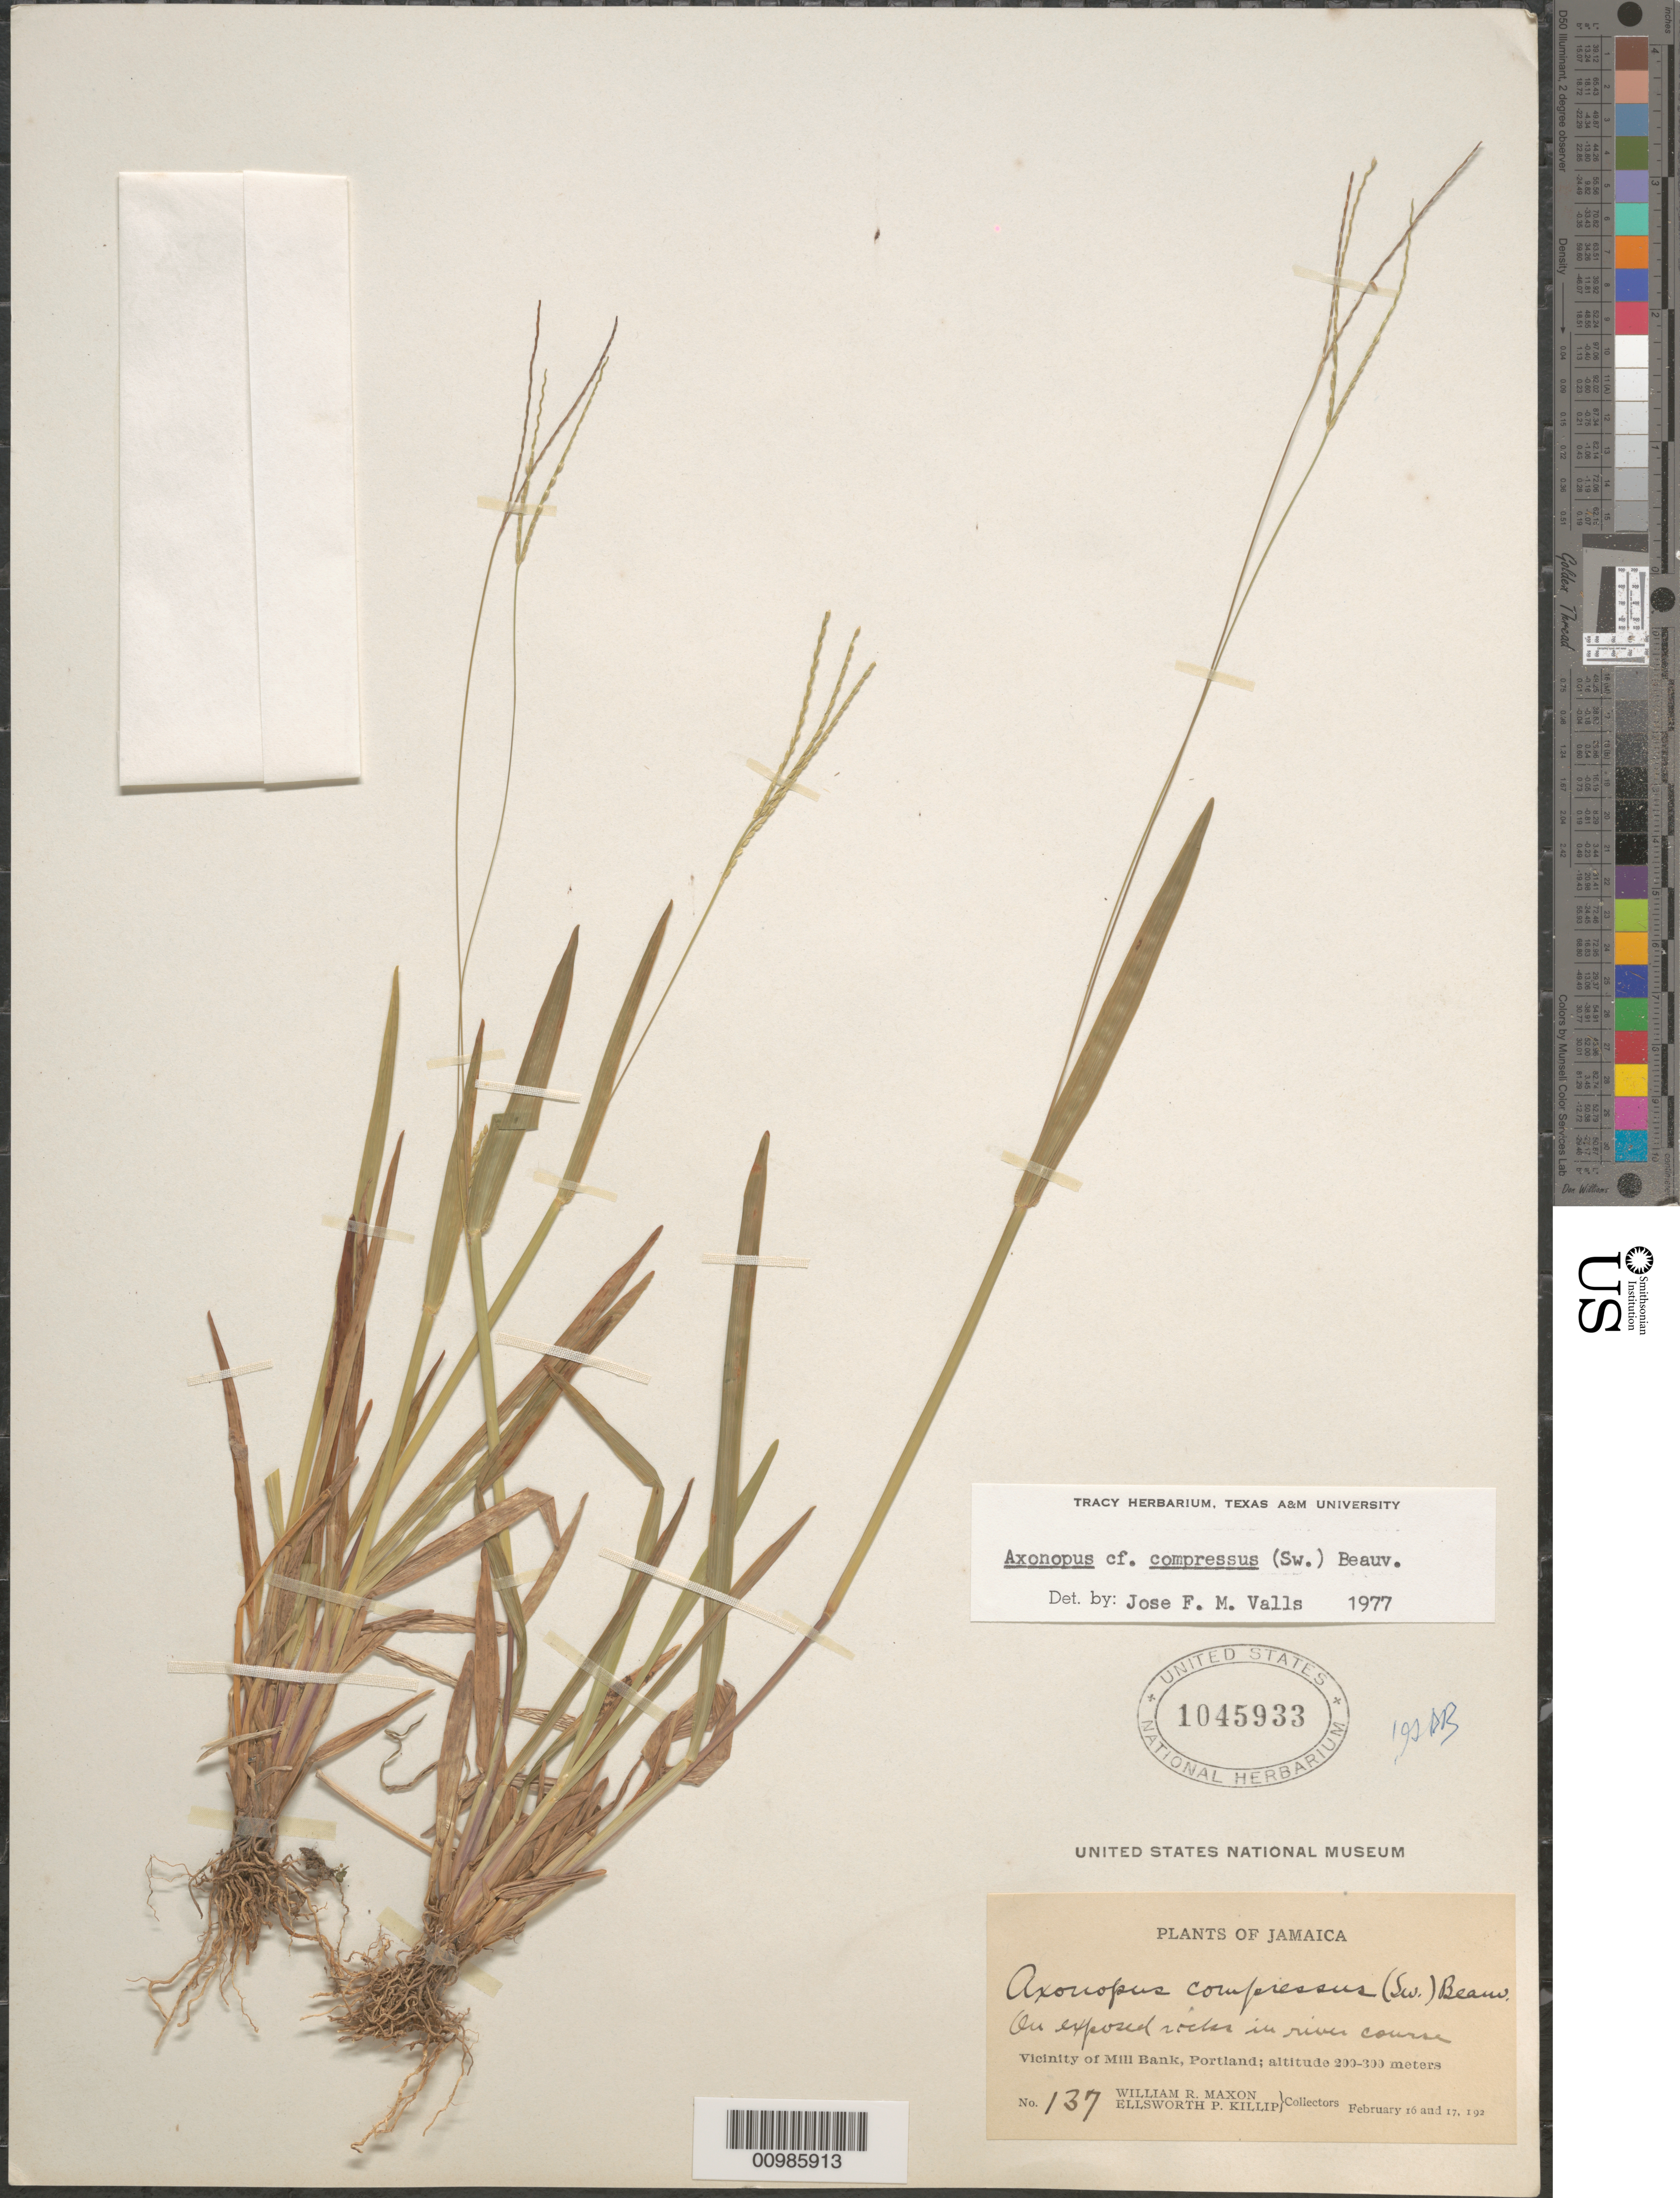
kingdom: Plantae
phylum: Tracheophyta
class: Liliopsida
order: Poales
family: Poaceae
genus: Axonopus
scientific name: Axonopus compressus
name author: (Sw.) P. Beauv.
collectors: W. R. Maxon & E. P. Killip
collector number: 137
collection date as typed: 16 Feb 1922 to17 Feb 1922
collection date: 1922-02-16/1922-02-17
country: Jamaica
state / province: Portland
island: Jamaica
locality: near Mill Bank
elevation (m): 200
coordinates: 0 N, 0 E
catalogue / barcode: US 1045933